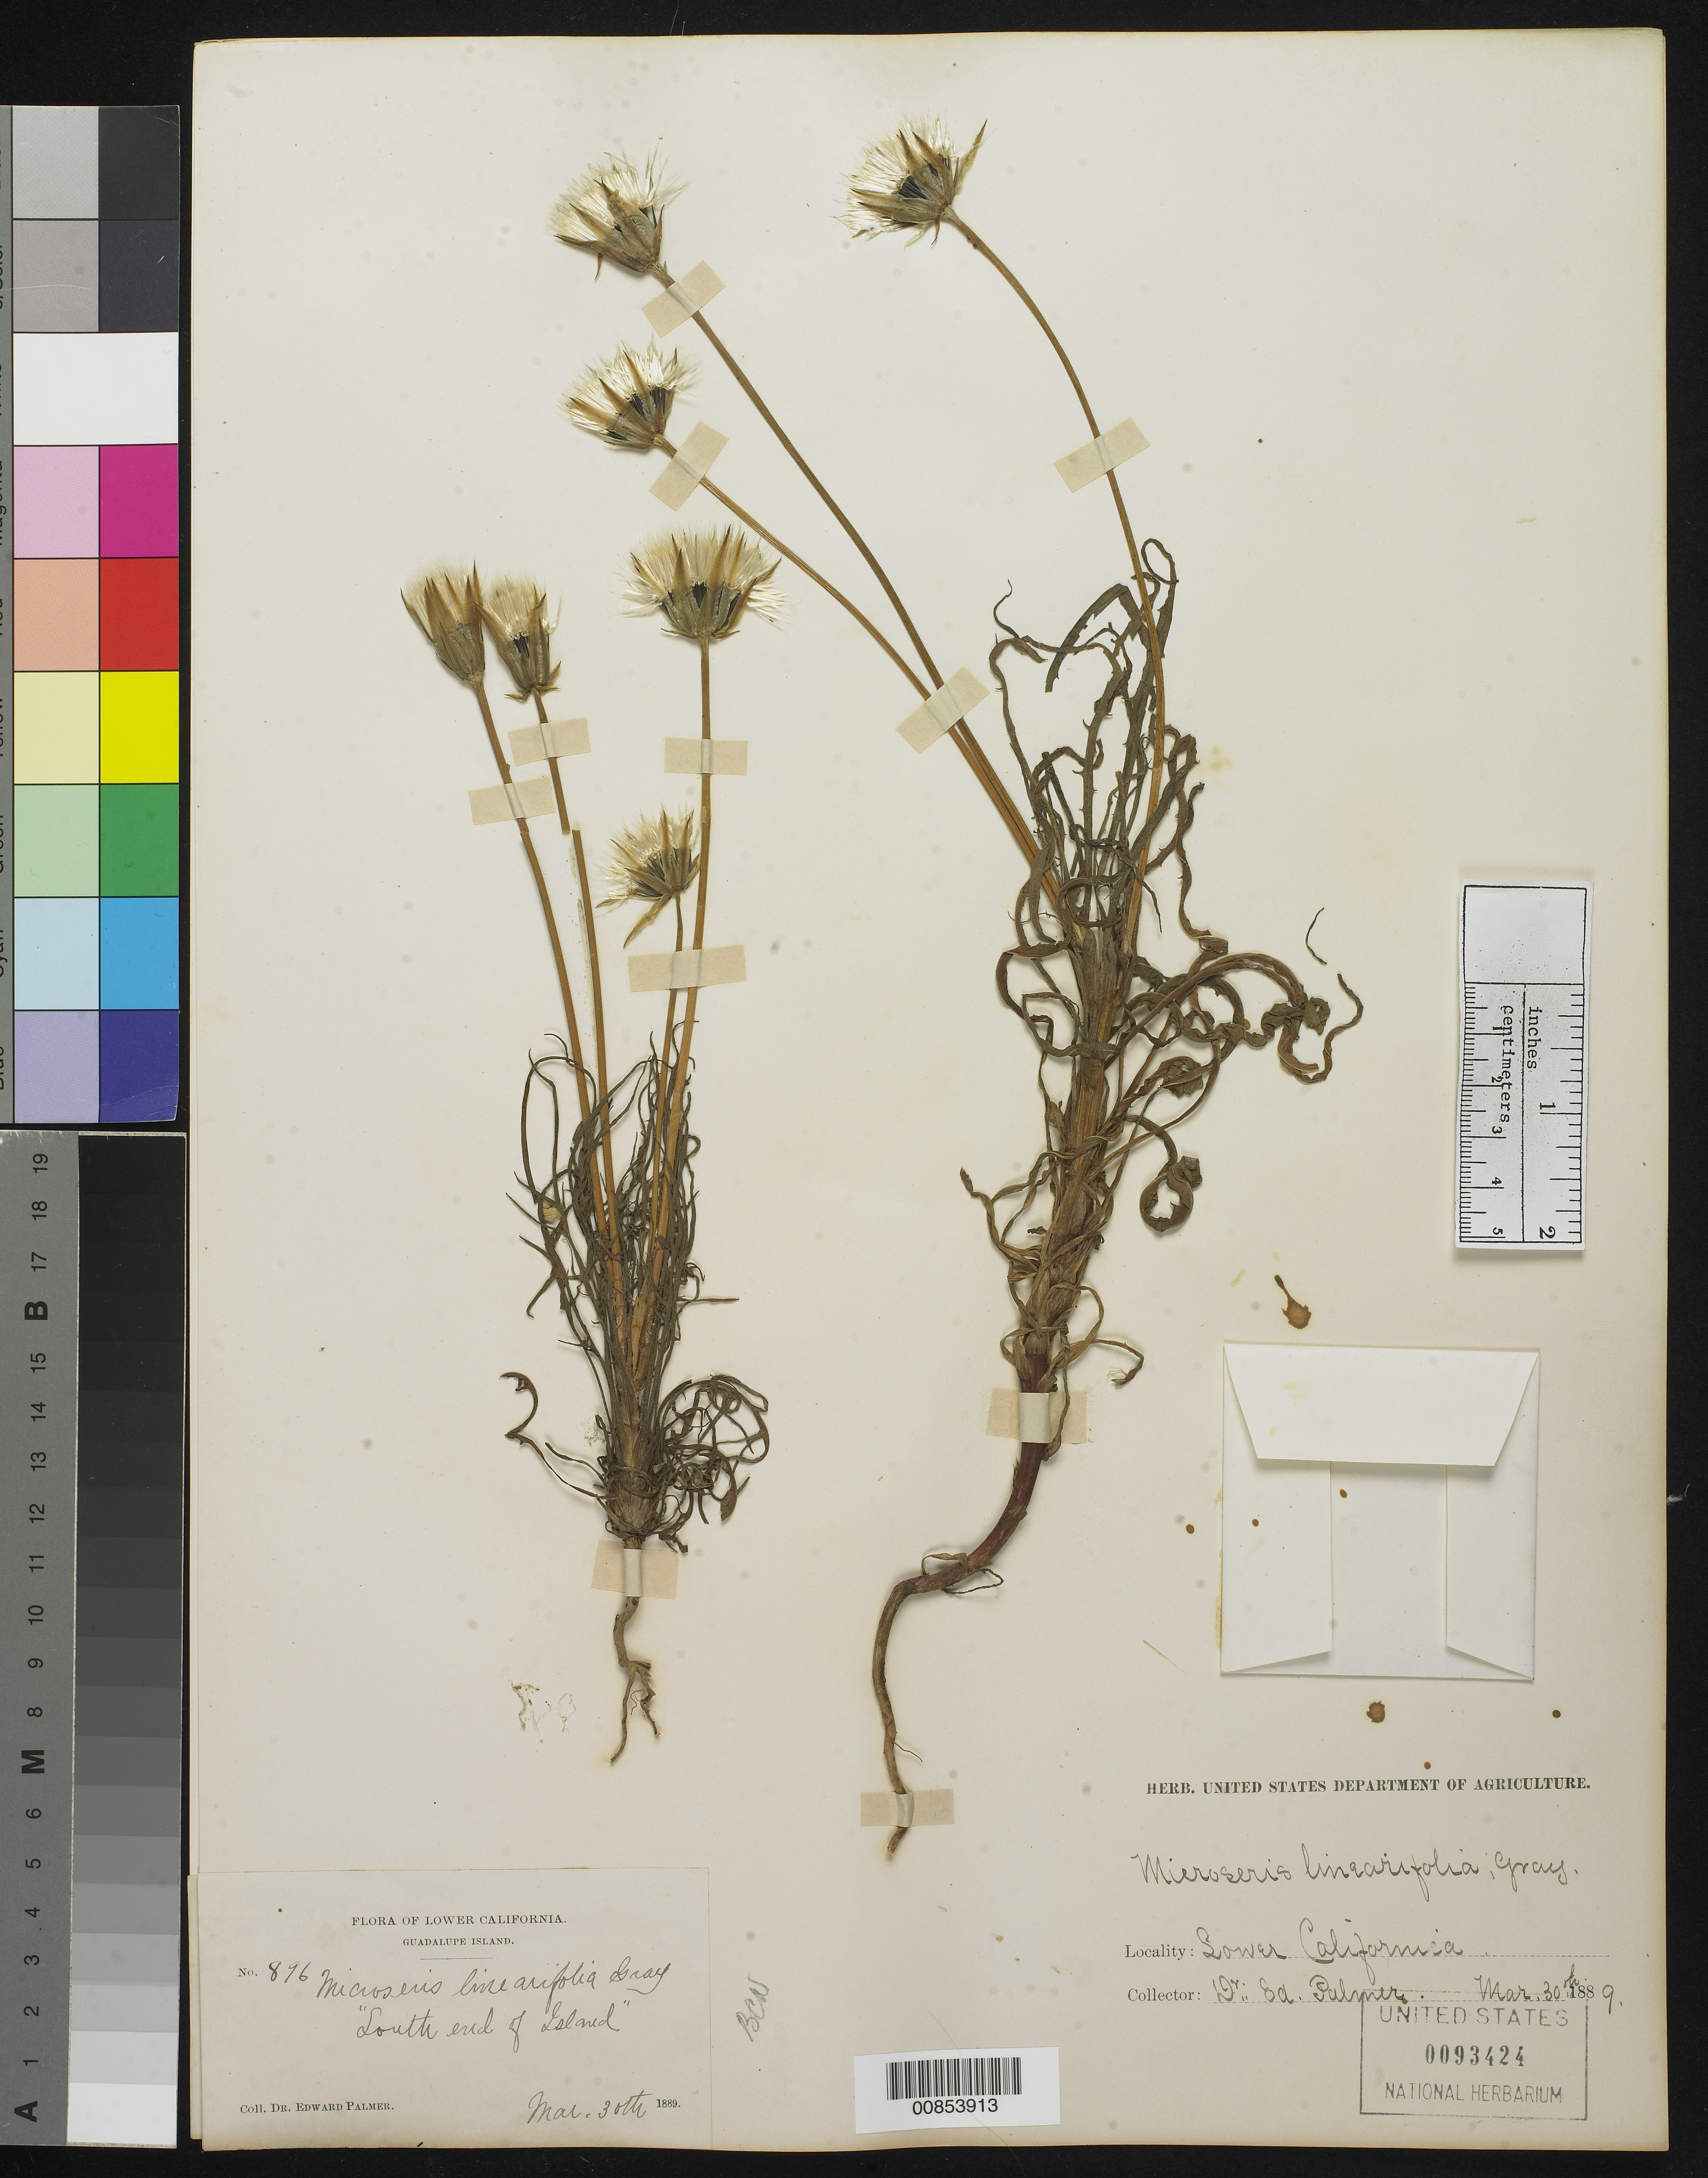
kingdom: Plantae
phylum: Tracheophyta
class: Magnoliopsida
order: Asterales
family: Asteraceae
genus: Uropappus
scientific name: Uropappus lindleyi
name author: (DC.) Nutt.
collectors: E. Palmer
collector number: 896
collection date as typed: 30 Mar 1889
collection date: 1889-03-30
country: Mexico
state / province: Baja California Norte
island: Guadalupe I.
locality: Guadalupe Island. South end of Island.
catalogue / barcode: US 93424